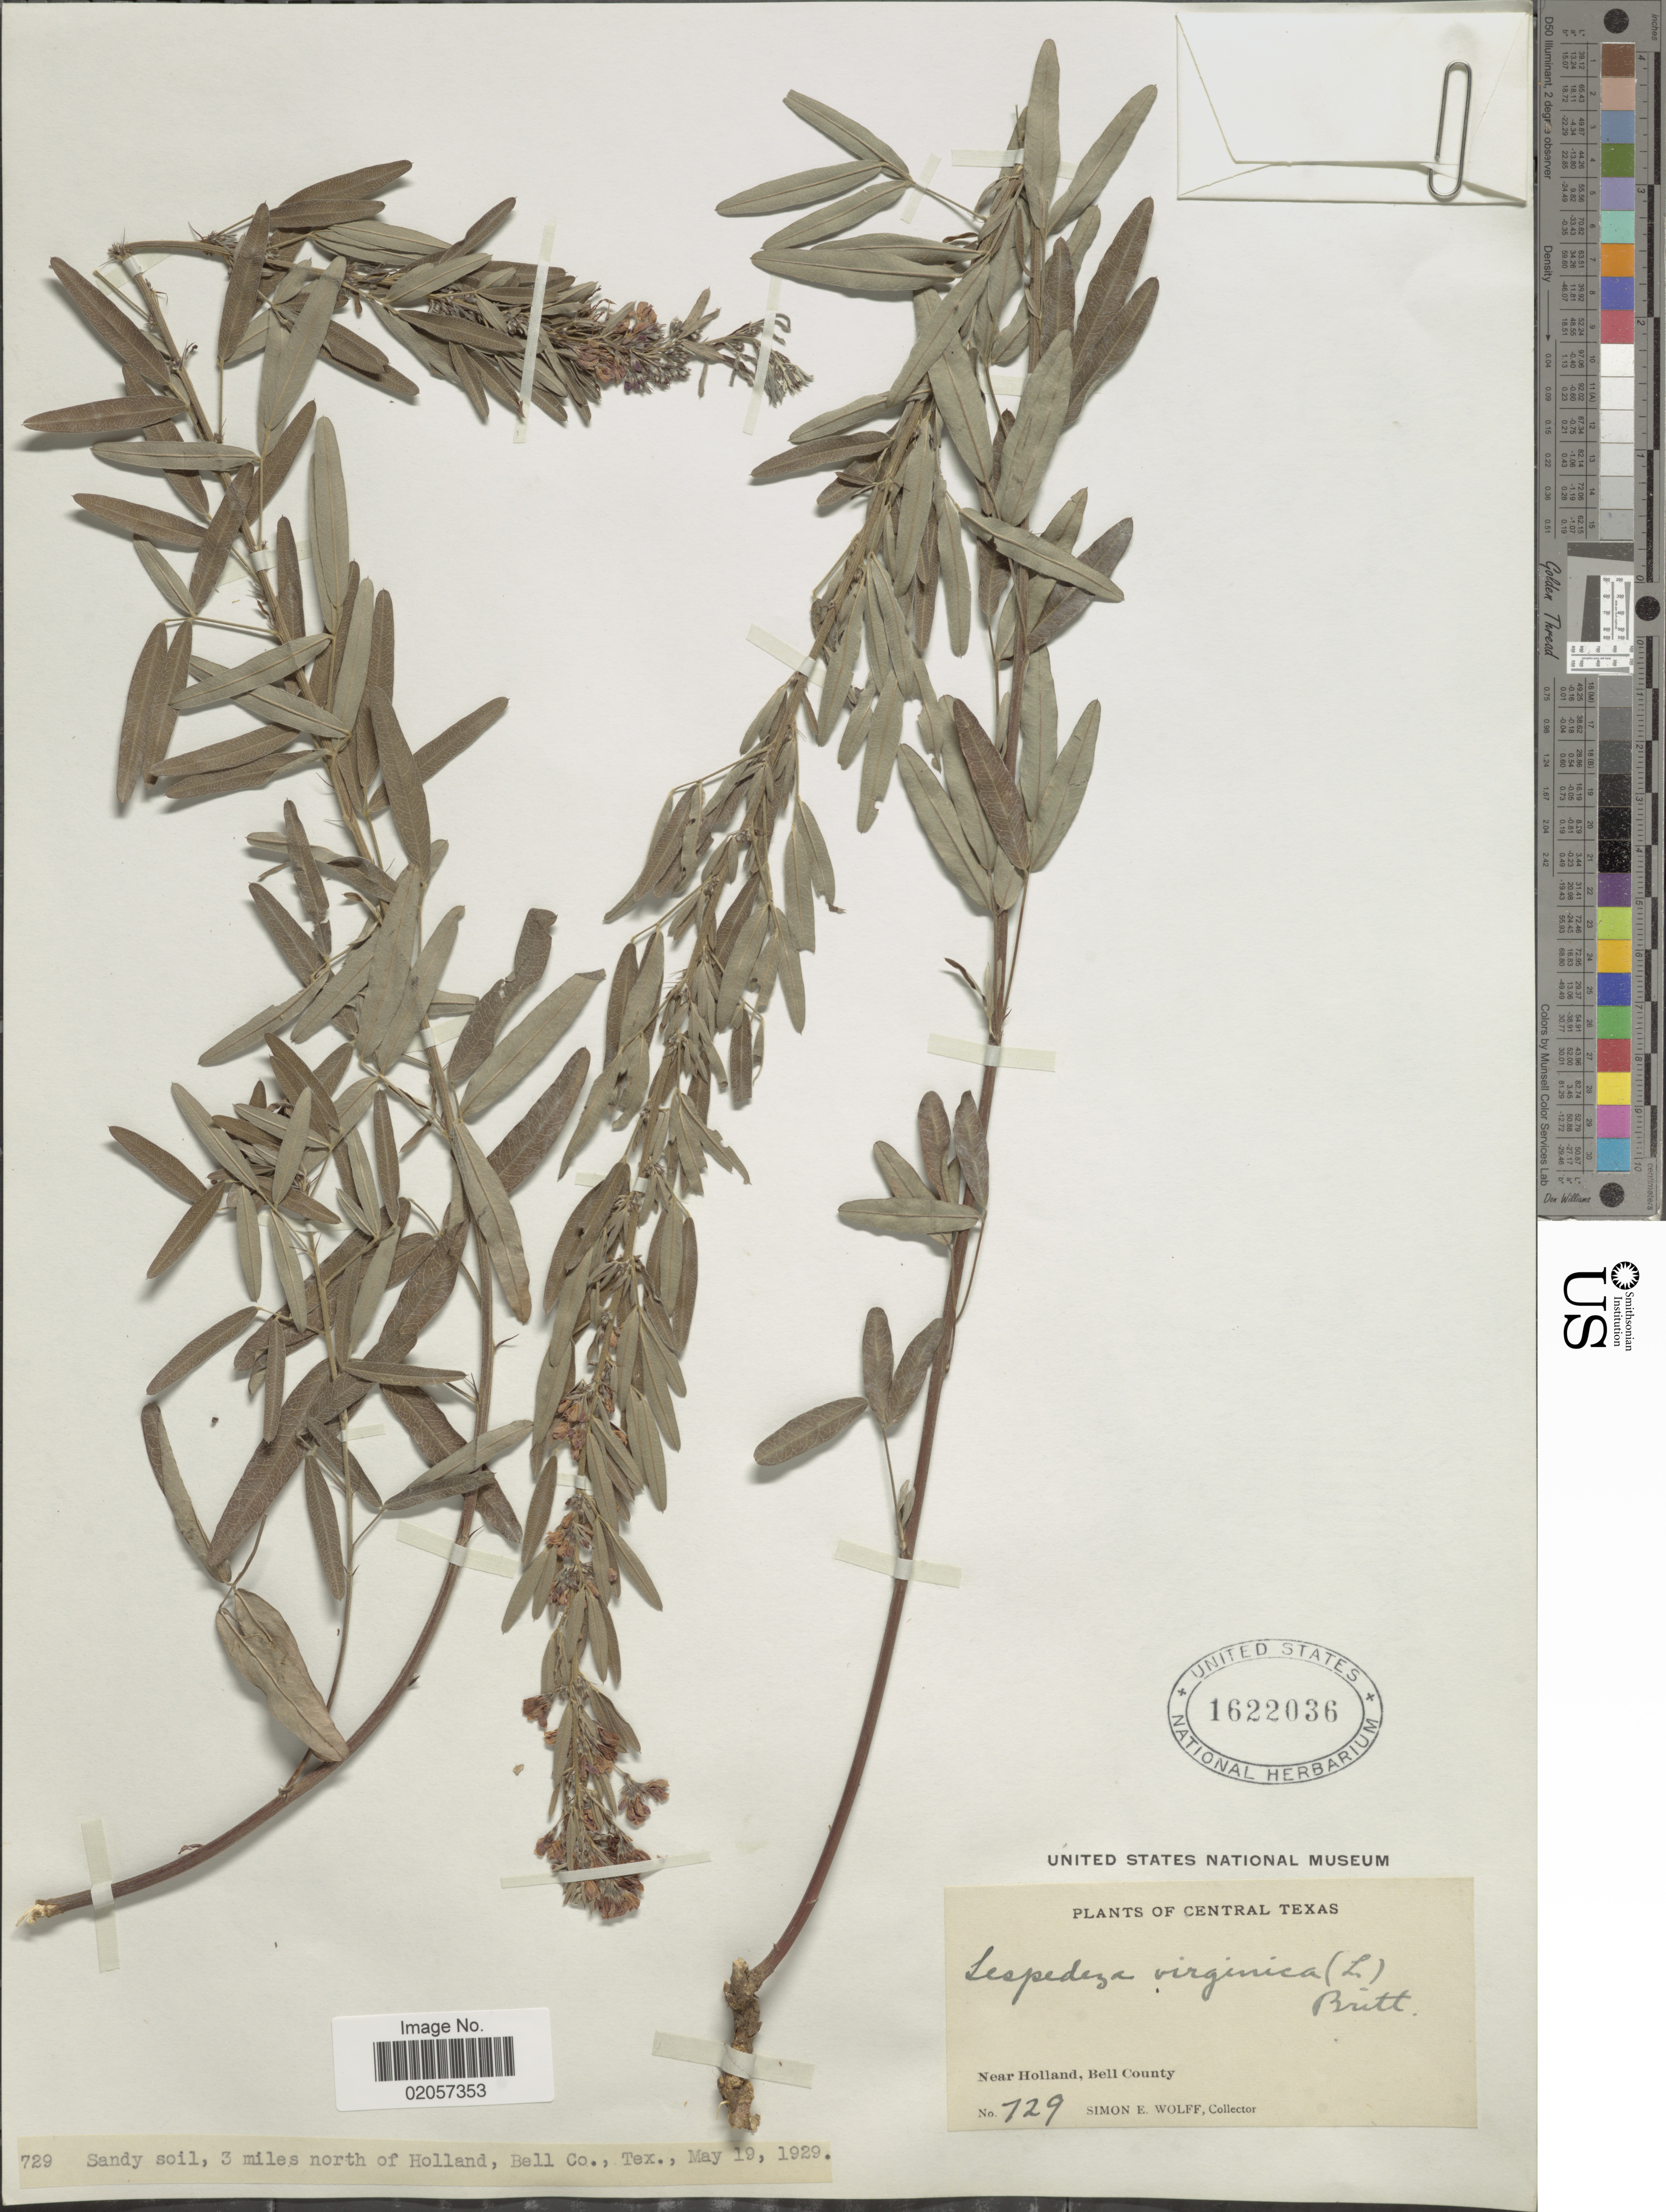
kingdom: Plantae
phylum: Tracheophyta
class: Magnoliopsida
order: Fabales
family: Fabaceae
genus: Lespedeza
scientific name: Lespedeza virginica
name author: (L.) Britton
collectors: S. E. Wolff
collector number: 729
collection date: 1929-05-19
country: United States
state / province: Texas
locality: Central Texas, Near Hollland, Bell County. 3 miles north of Holland.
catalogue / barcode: US 1622036